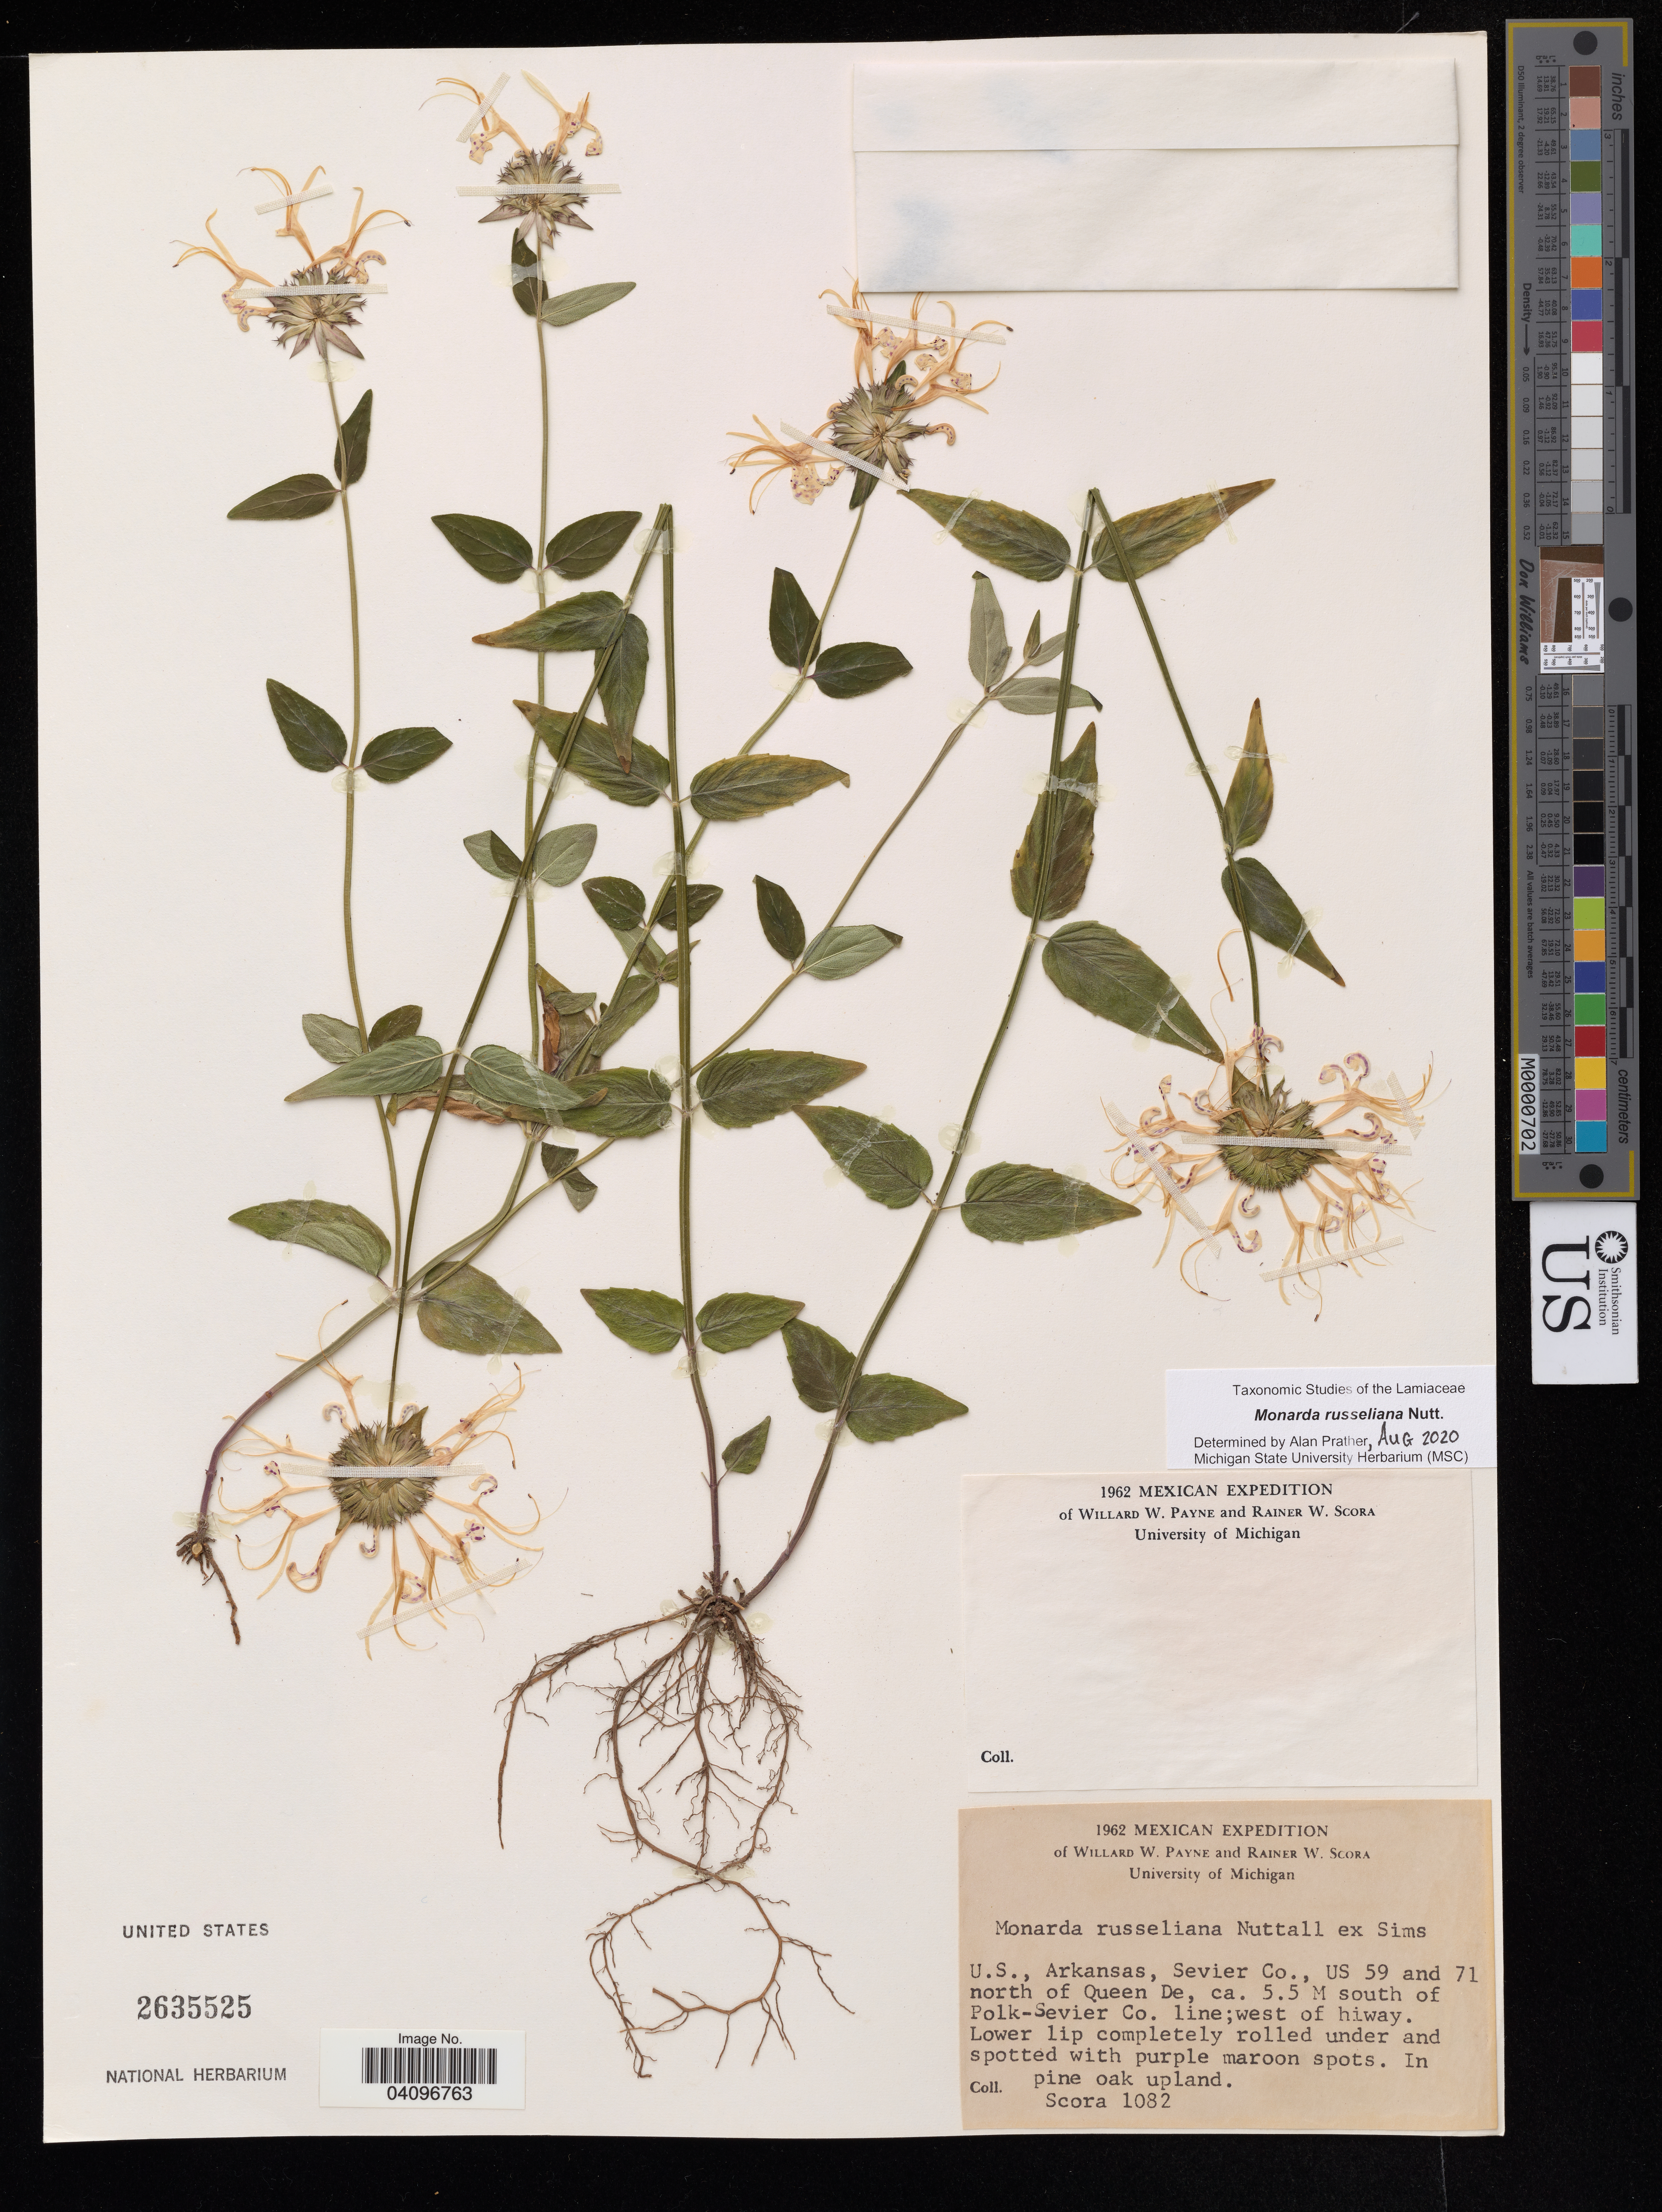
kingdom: Plantae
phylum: Tracheophyta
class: Magnoliopsida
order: Lamiales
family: Lamiaceae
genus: Monarda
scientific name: Monarda russeliana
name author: Nutt.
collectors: R. Scora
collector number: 1082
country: United States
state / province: Arkansas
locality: Sevier Co., US 59 and 71 north of Queen De, ca. 5.5 M south of Polk-Sevier Co. line; west of hiway.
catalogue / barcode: US 2635525